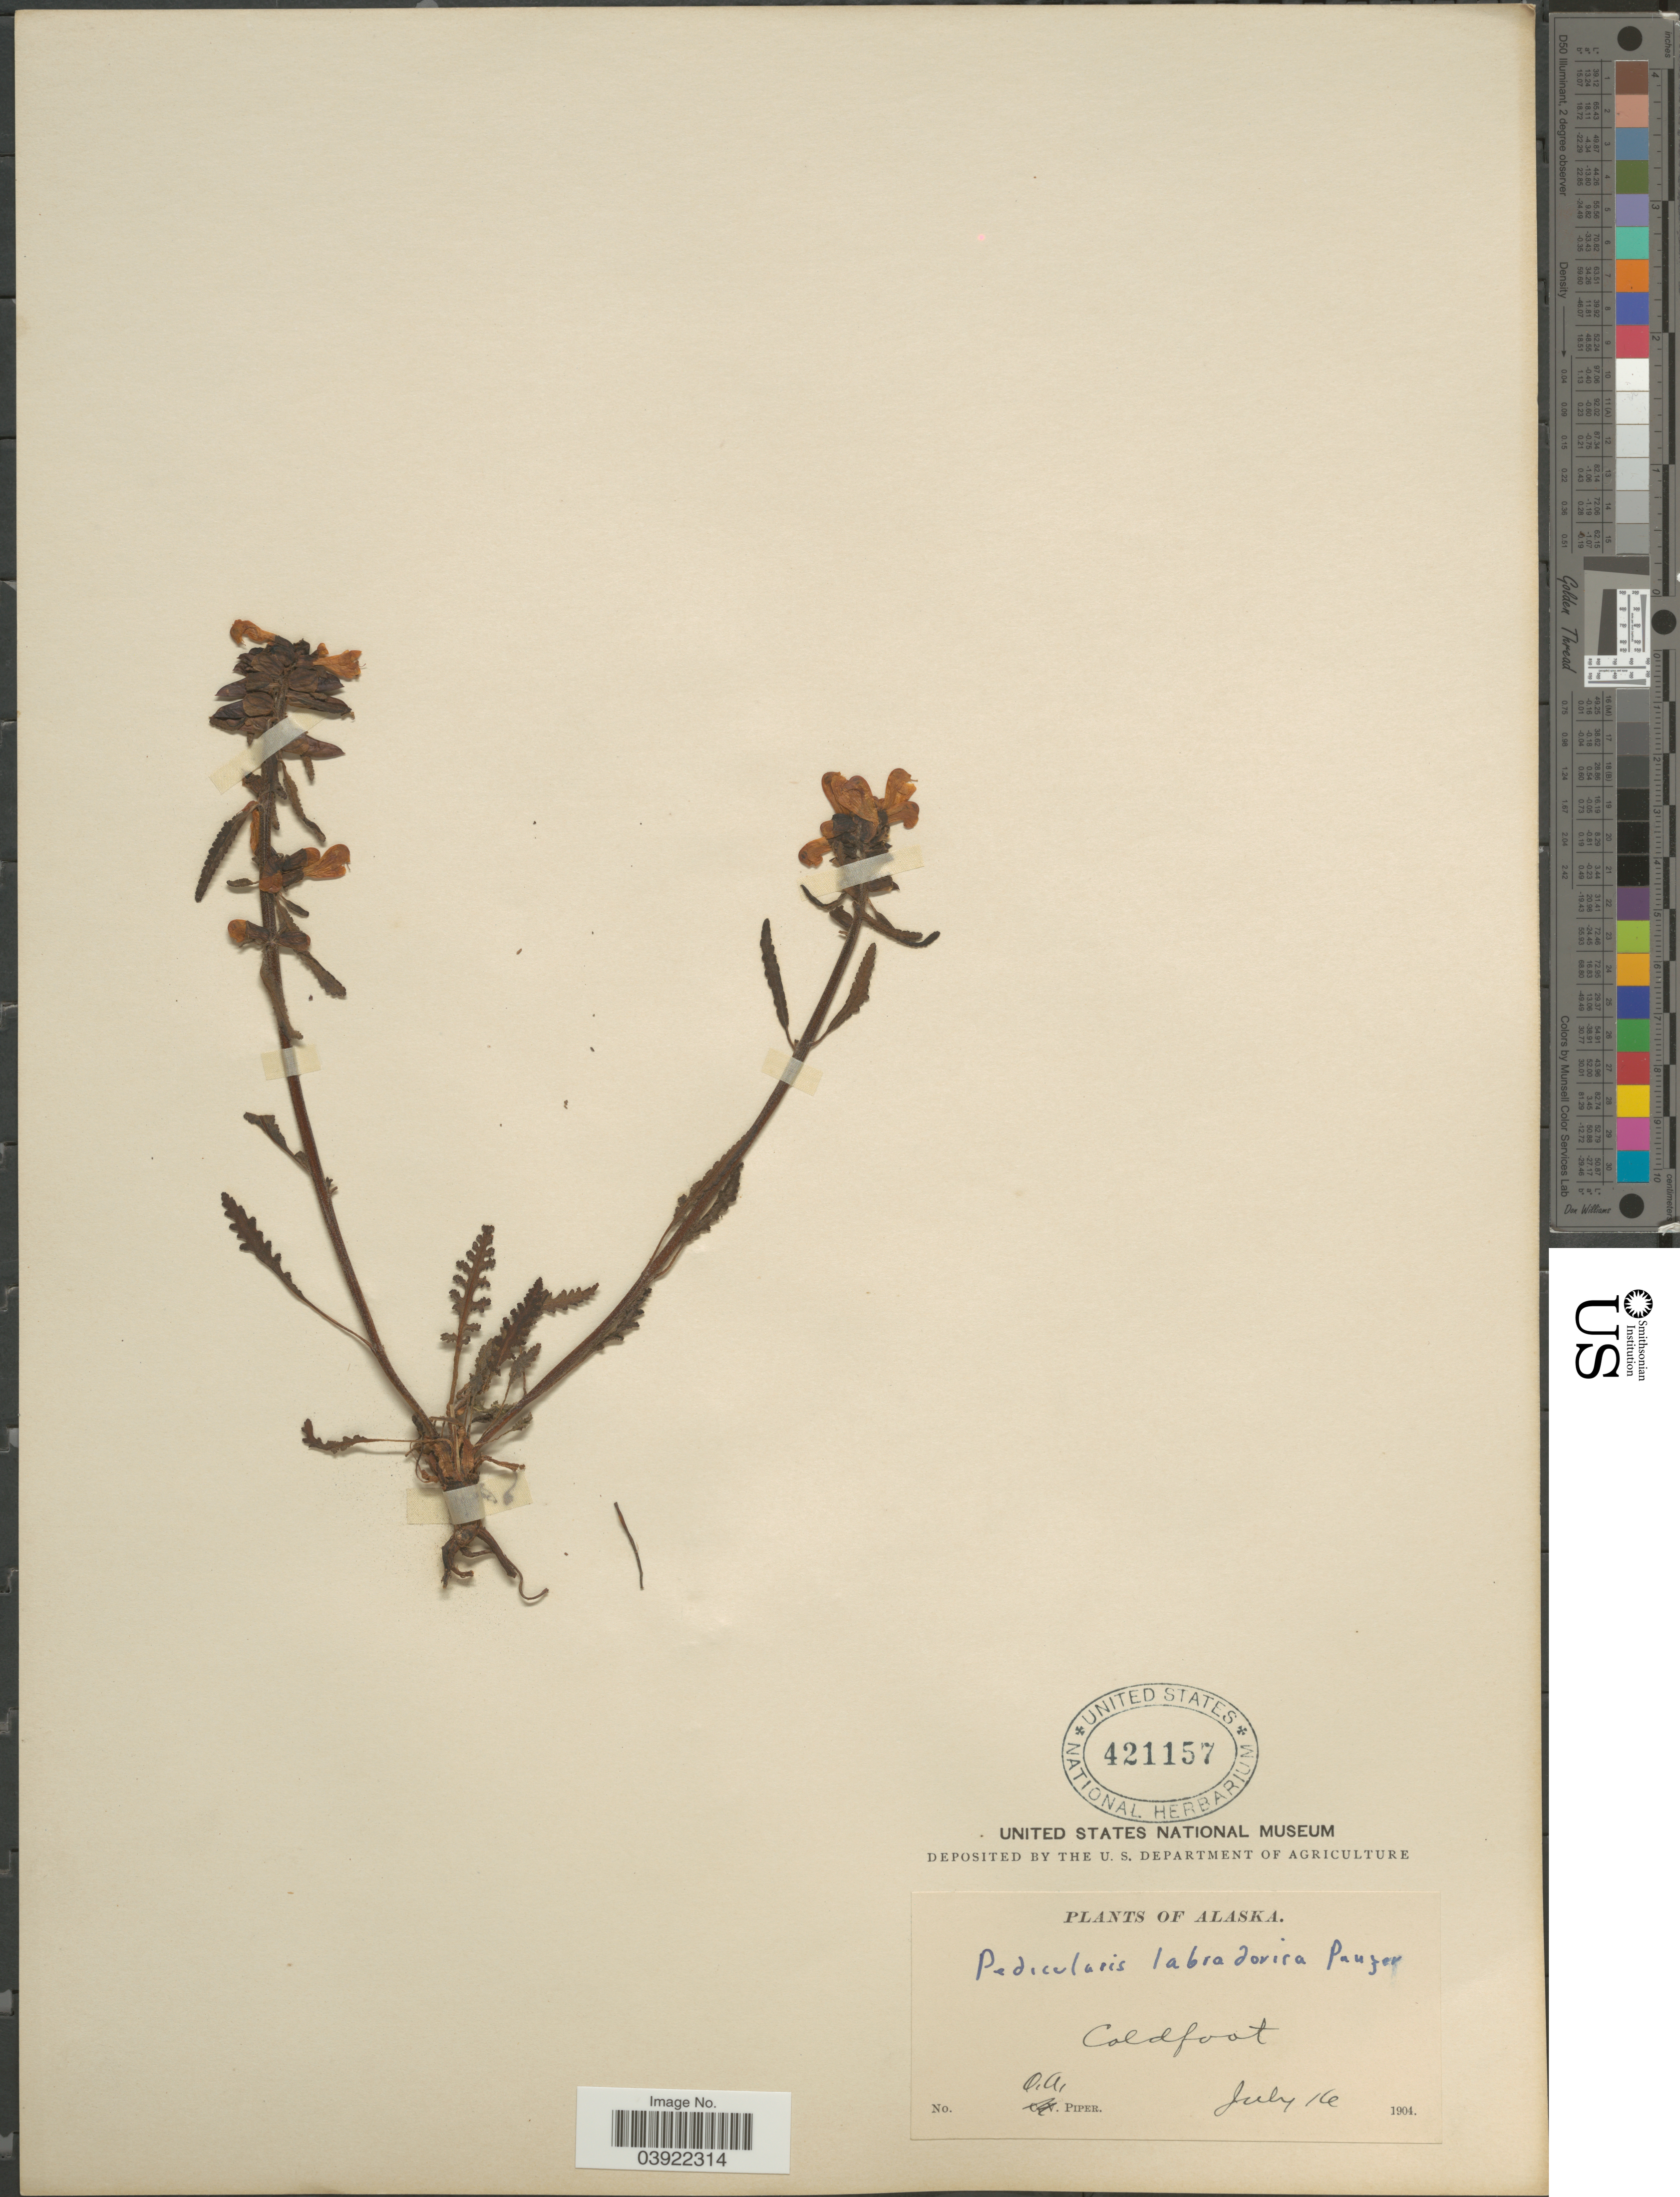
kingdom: Plantae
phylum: Tracheophyta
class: Magnoliopsida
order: Lamiales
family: Orobanchaceae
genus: Pedicularis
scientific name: Pedicularis labradorica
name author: Wirsing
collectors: O. Piper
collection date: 1904-07-16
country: United States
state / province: Alaska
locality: Coldfoot.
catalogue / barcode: US 421157